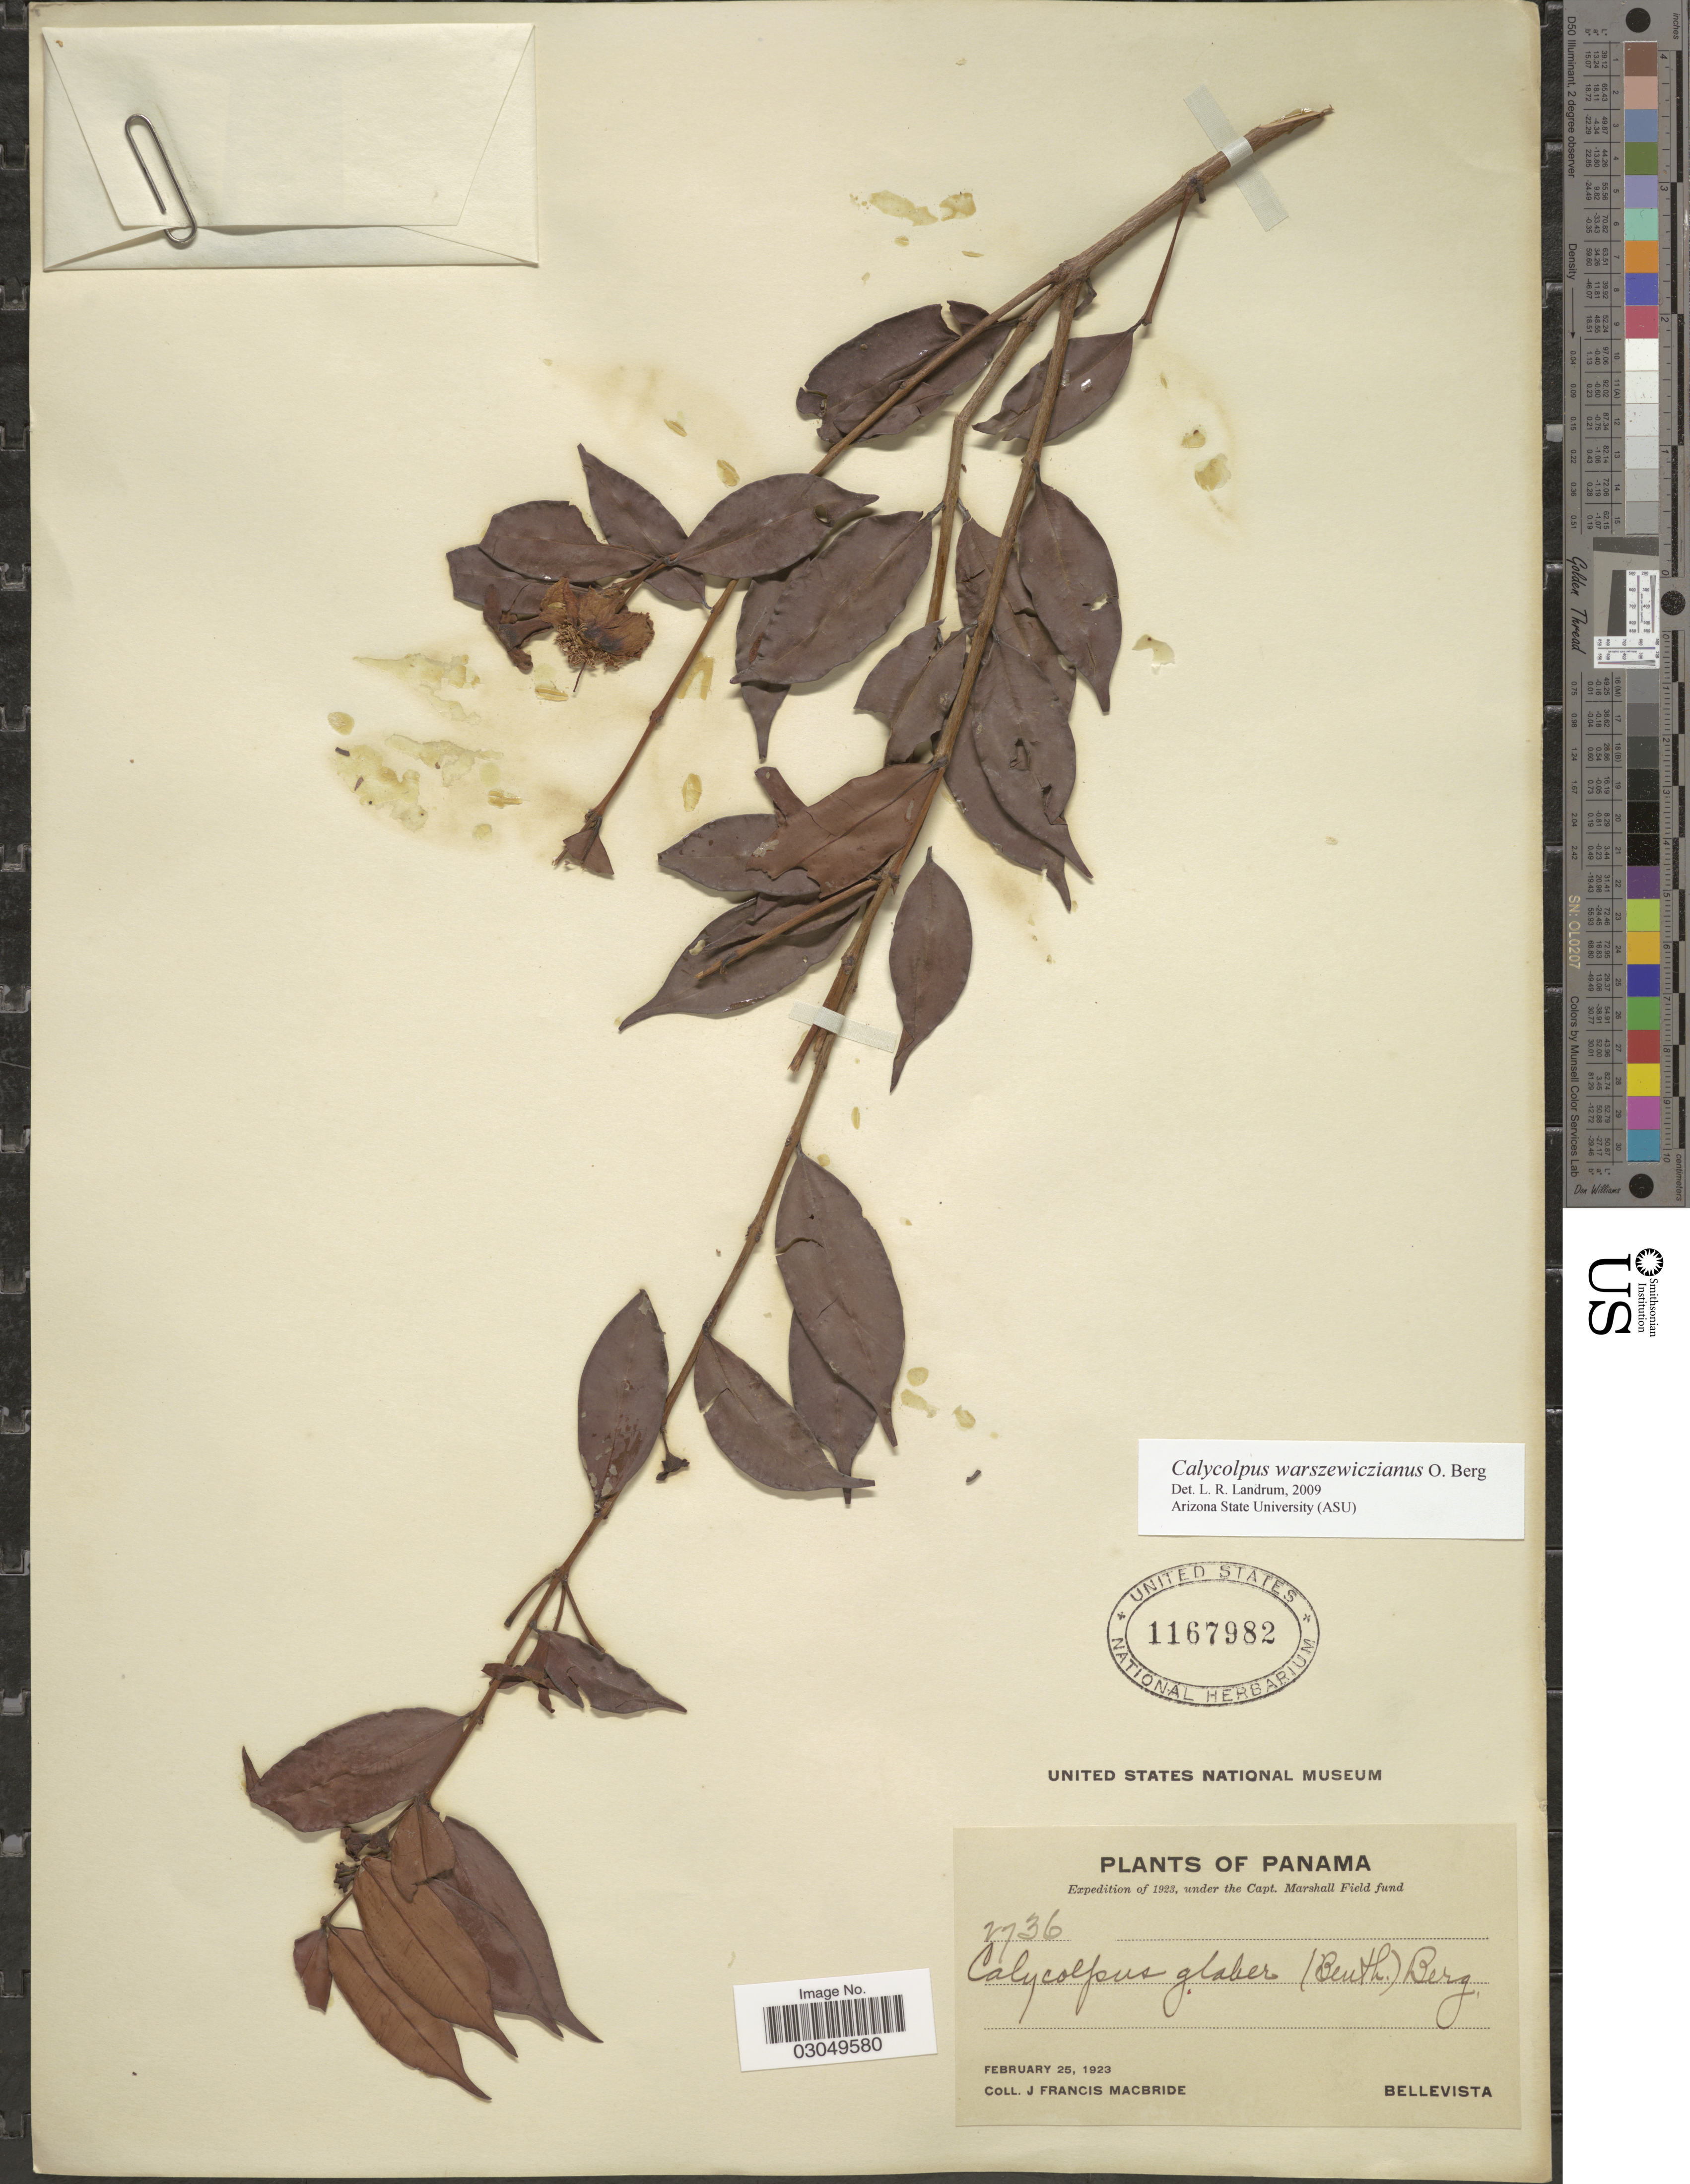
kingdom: Plantae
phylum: Tracheophyta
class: Magnoliopsida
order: Myrtales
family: Myrtaceae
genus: Calycolpus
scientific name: Calycolpus warszewiczianus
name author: O. Berg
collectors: J. F. Macbride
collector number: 2736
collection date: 1923-02-25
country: Panama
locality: Bellevista.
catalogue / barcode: US 1167982